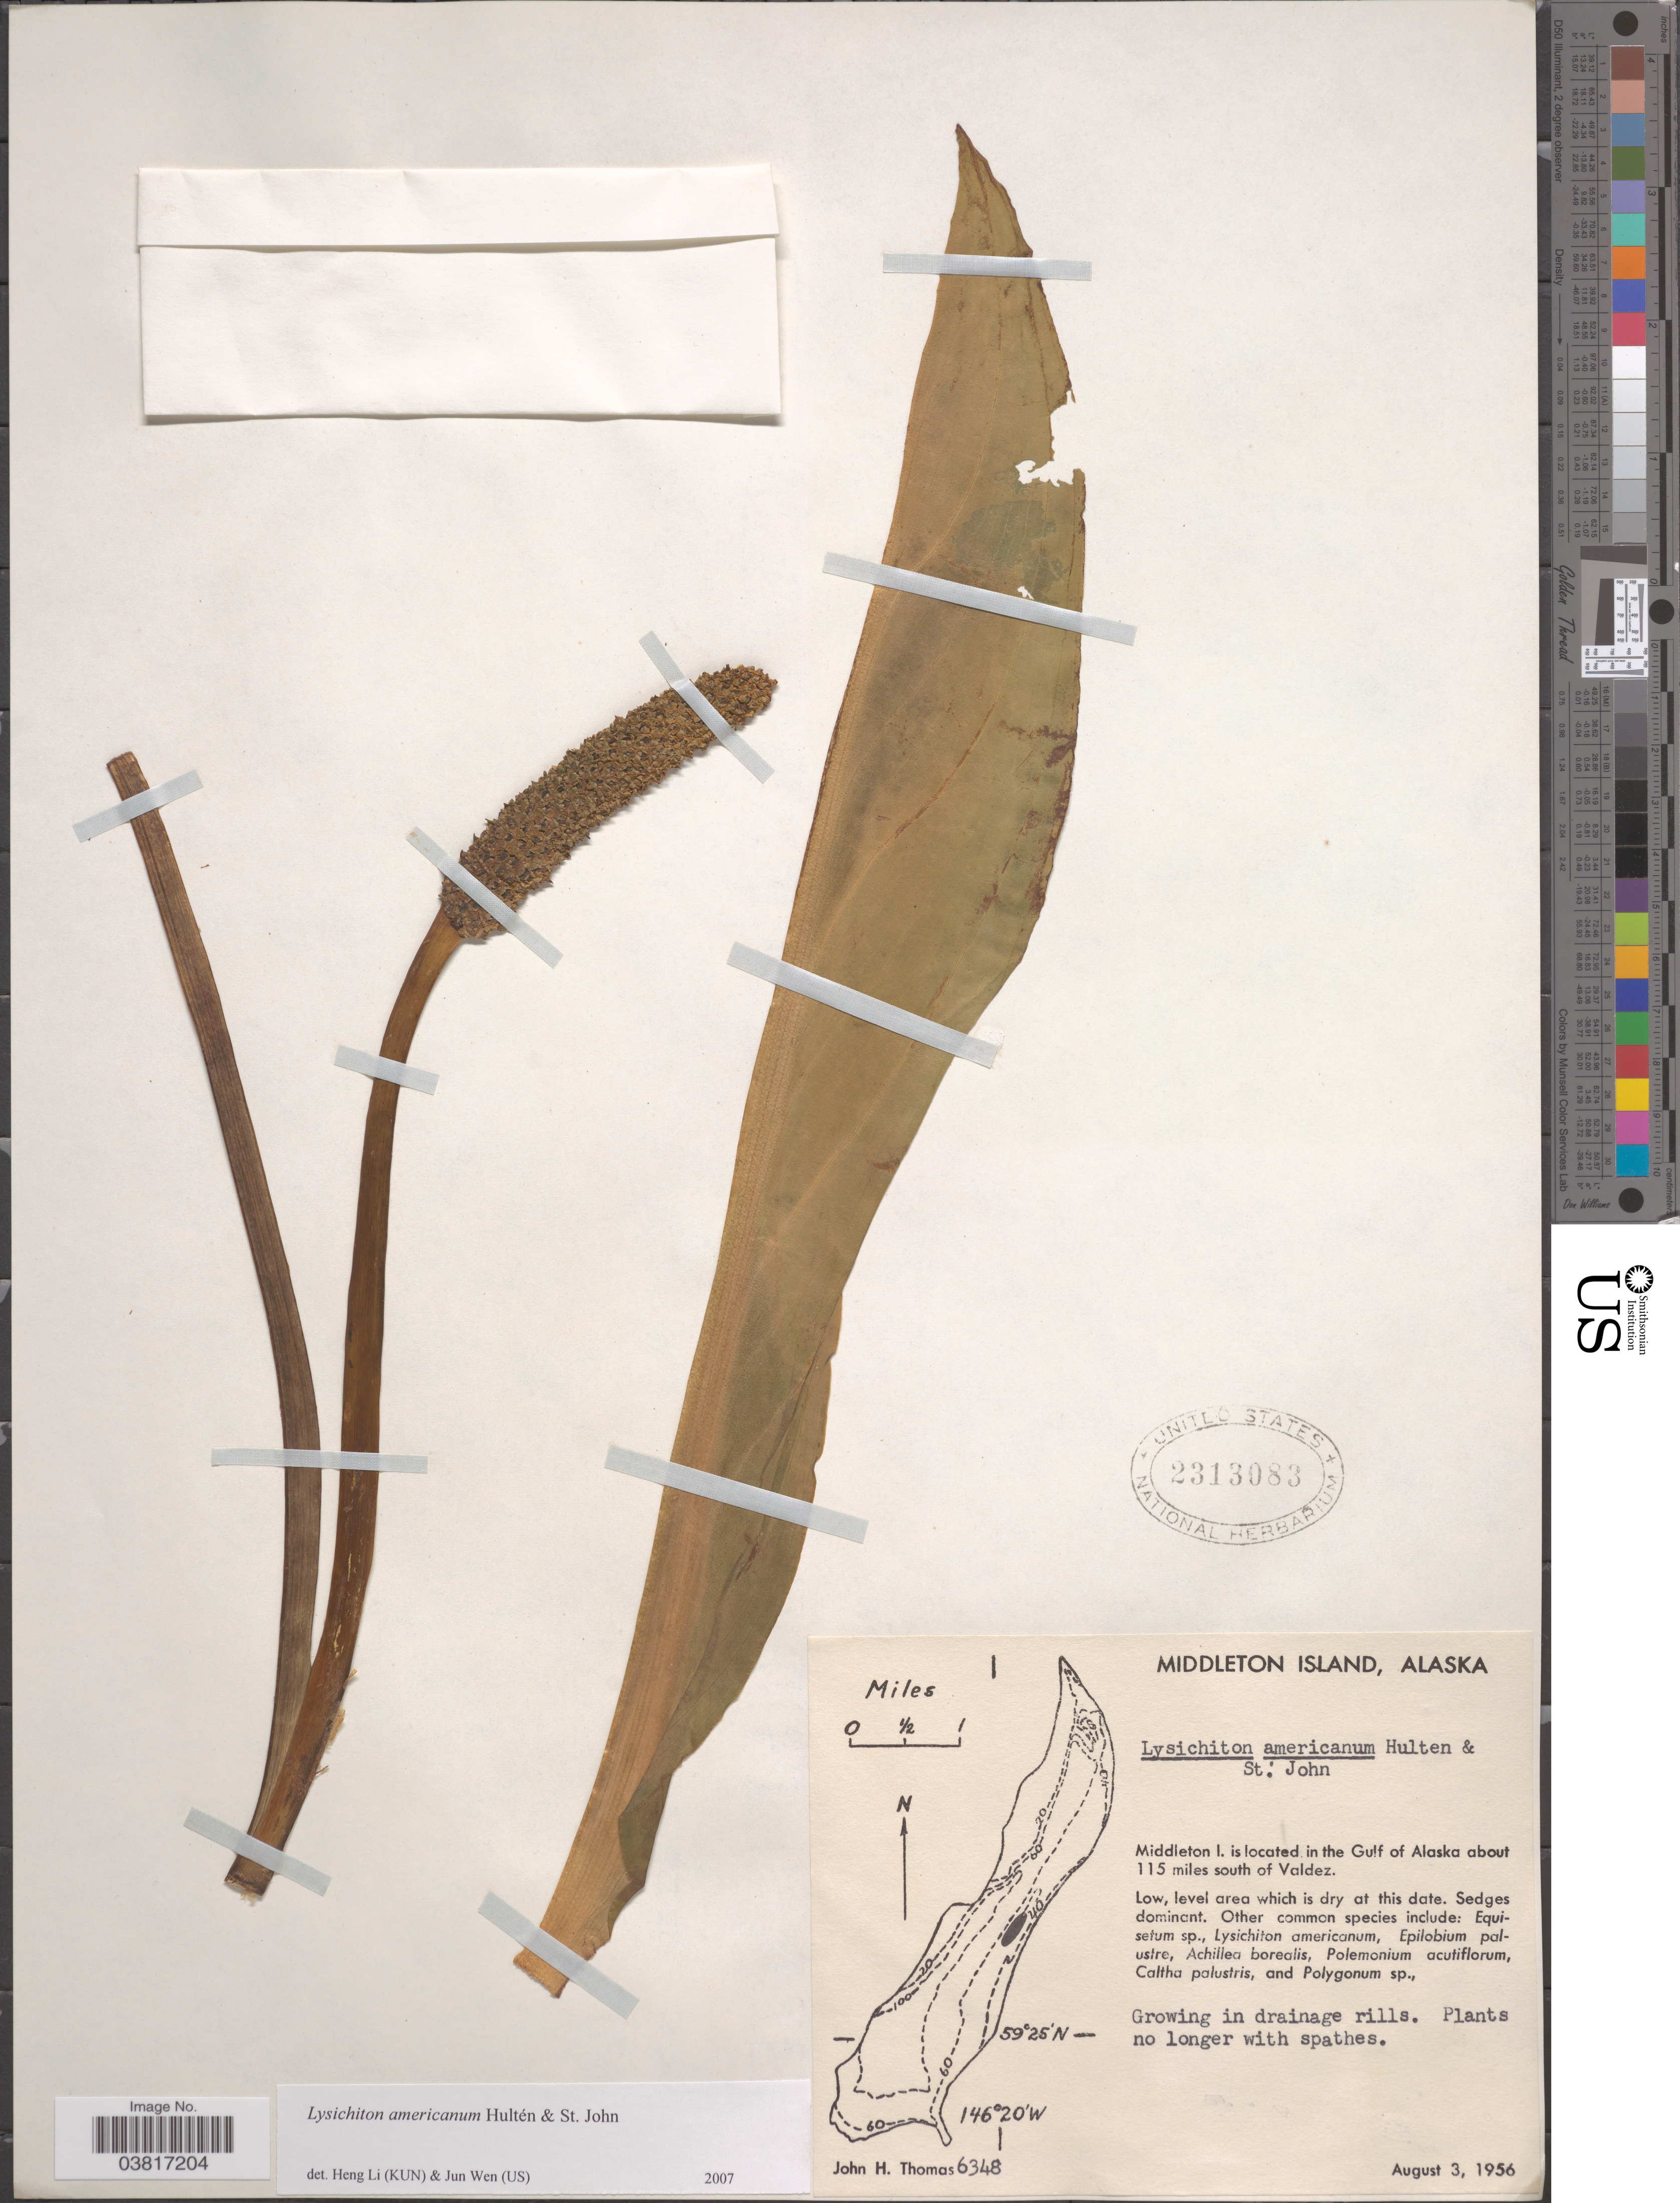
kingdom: Plantae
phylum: Tracheophyta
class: Liliopsida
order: Alismatales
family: Araceae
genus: Lysichiton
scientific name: Lysichiton americanus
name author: Hultén & H. St. John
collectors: J. H. Thomas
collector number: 6348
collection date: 1956-08-03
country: United States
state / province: Alaska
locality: Middleton Island. Middleton I. is located in the Gulf of Alaska about 115 miles south of Valdez.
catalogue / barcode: US 2313083